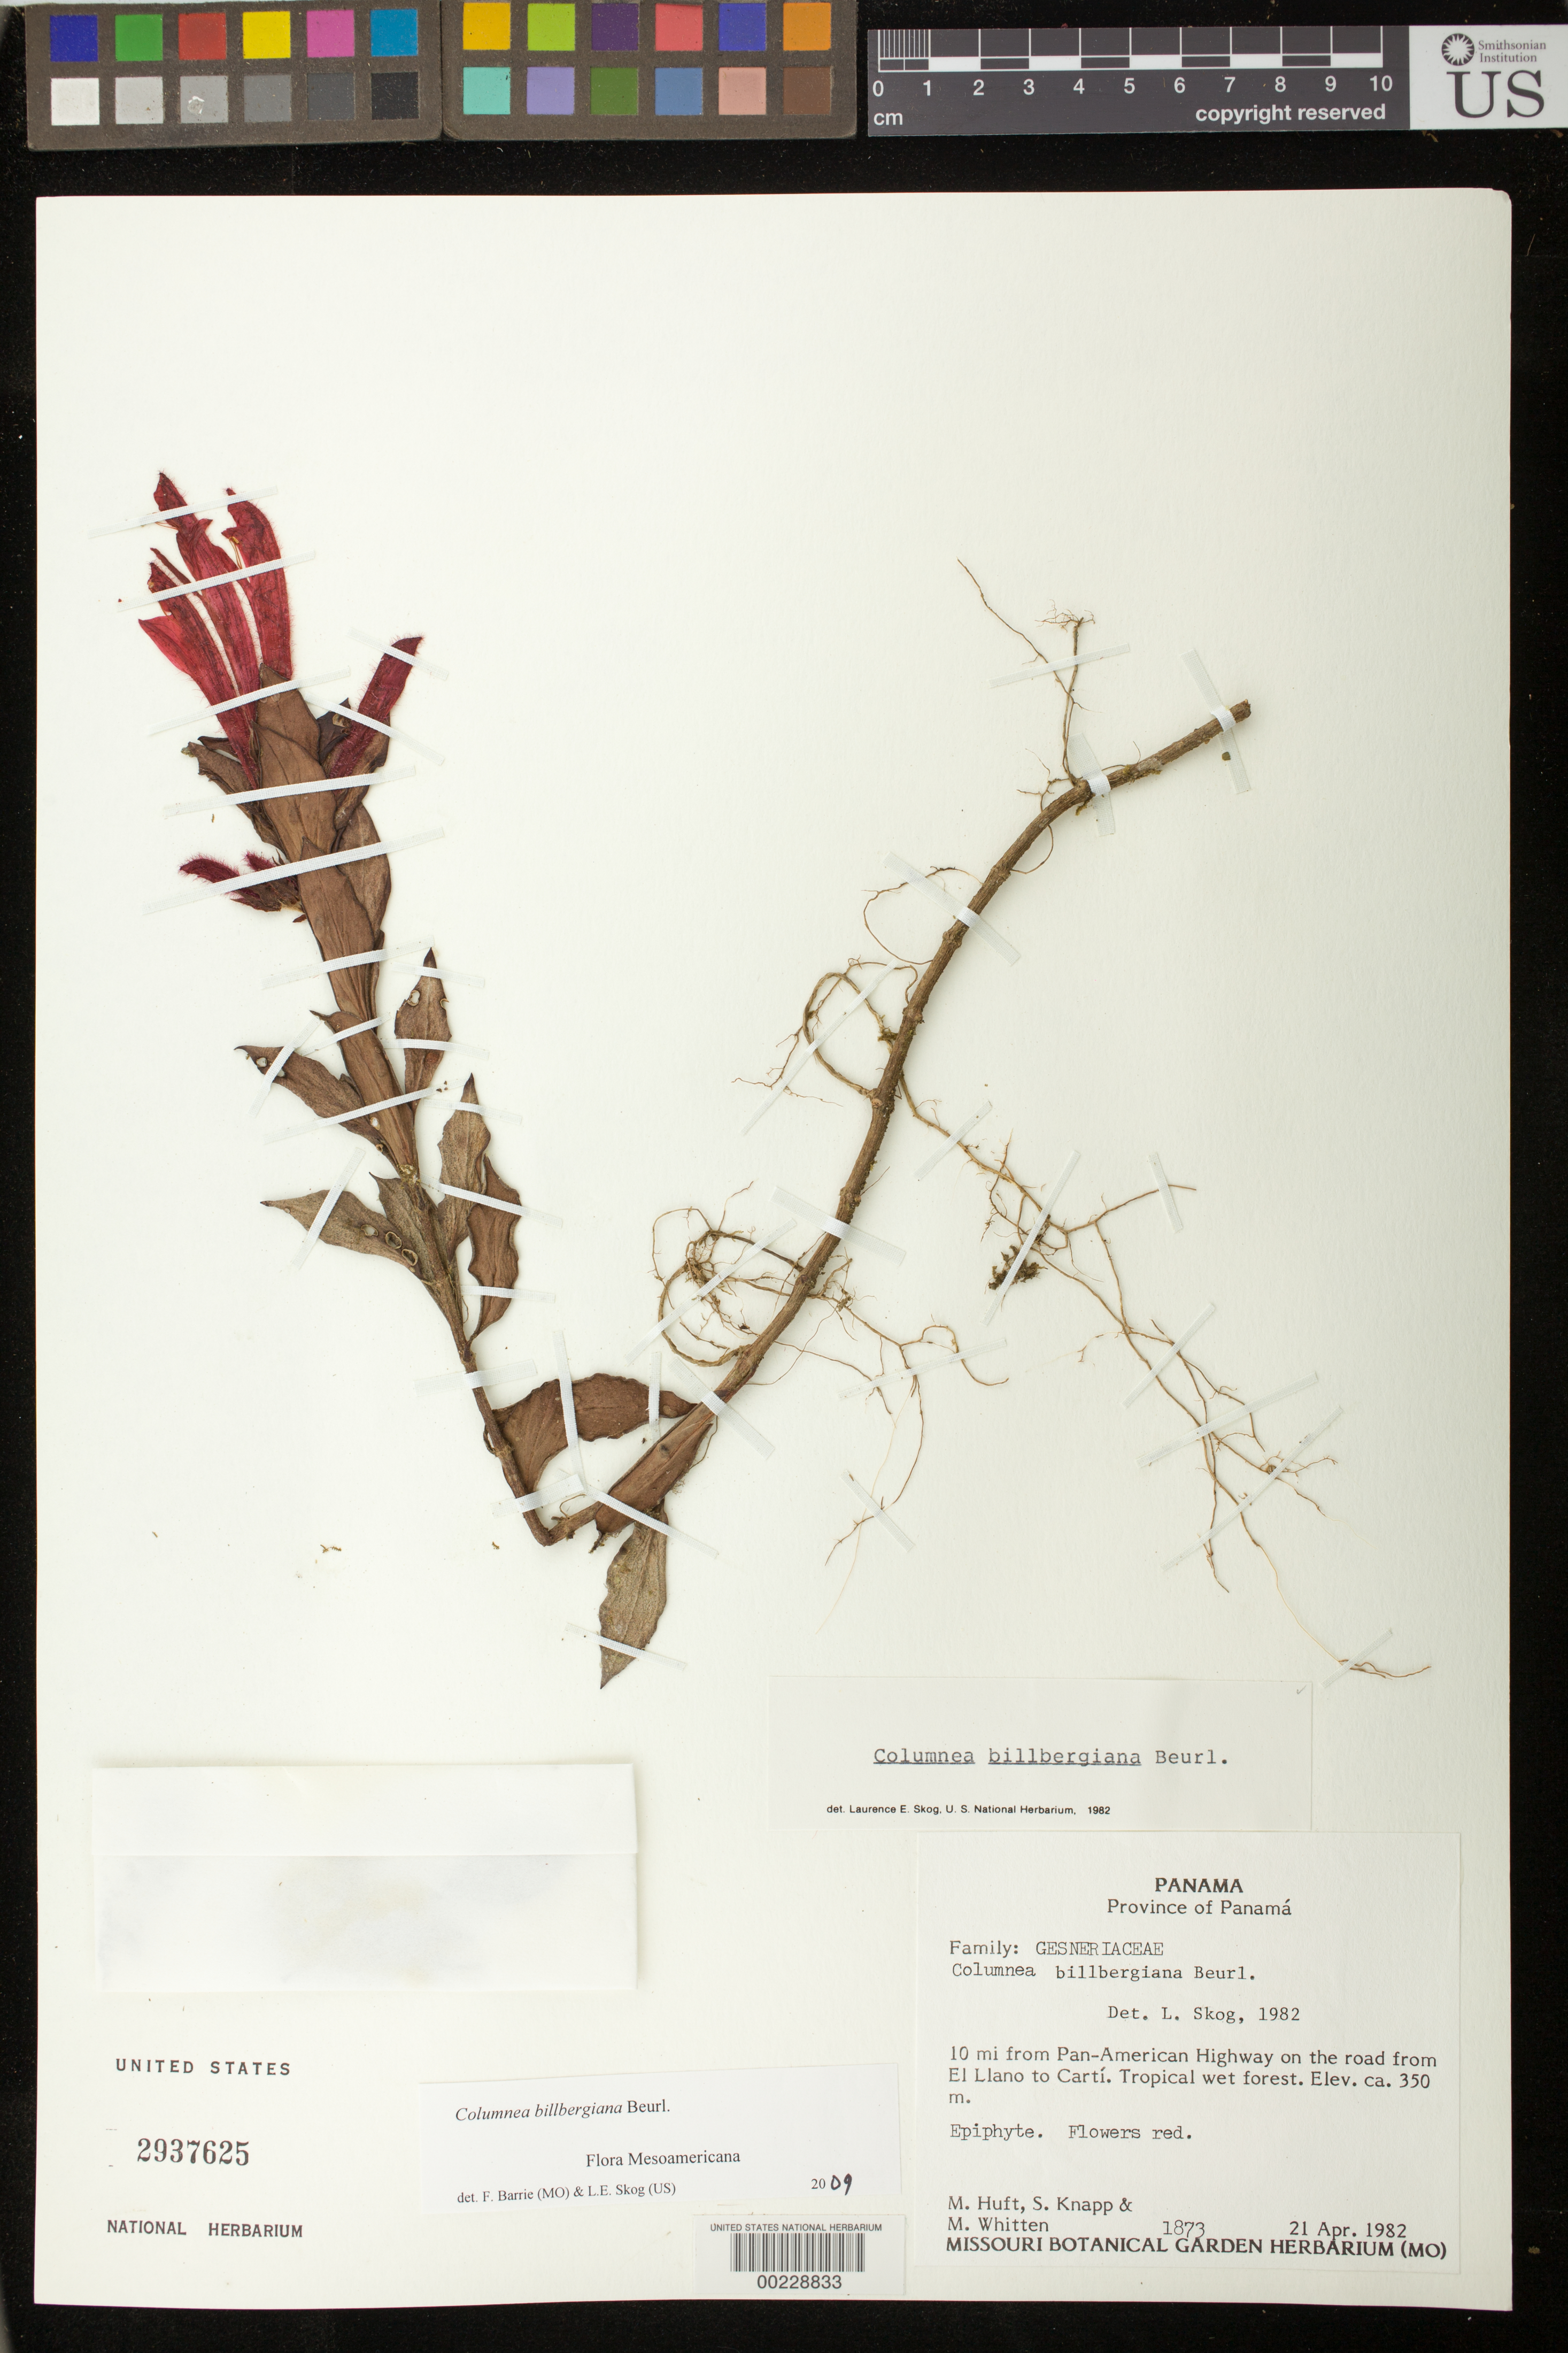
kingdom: Plantae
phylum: Tracheophyta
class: Magnoliopsida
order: Lamiales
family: Gesneriaceae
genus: Columnea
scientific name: Columnea billbergiana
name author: Beurl.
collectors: M. J. Huft, S. Knapp & M. Whitten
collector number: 1873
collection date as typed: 21 Apr 1982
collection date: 1982-04-21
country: Panama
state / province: Panamá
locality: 10 mi from Pan-American highway on the road from El Llano to Carti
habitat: Tropical wet forest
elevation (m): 350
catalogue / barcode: US 2937625